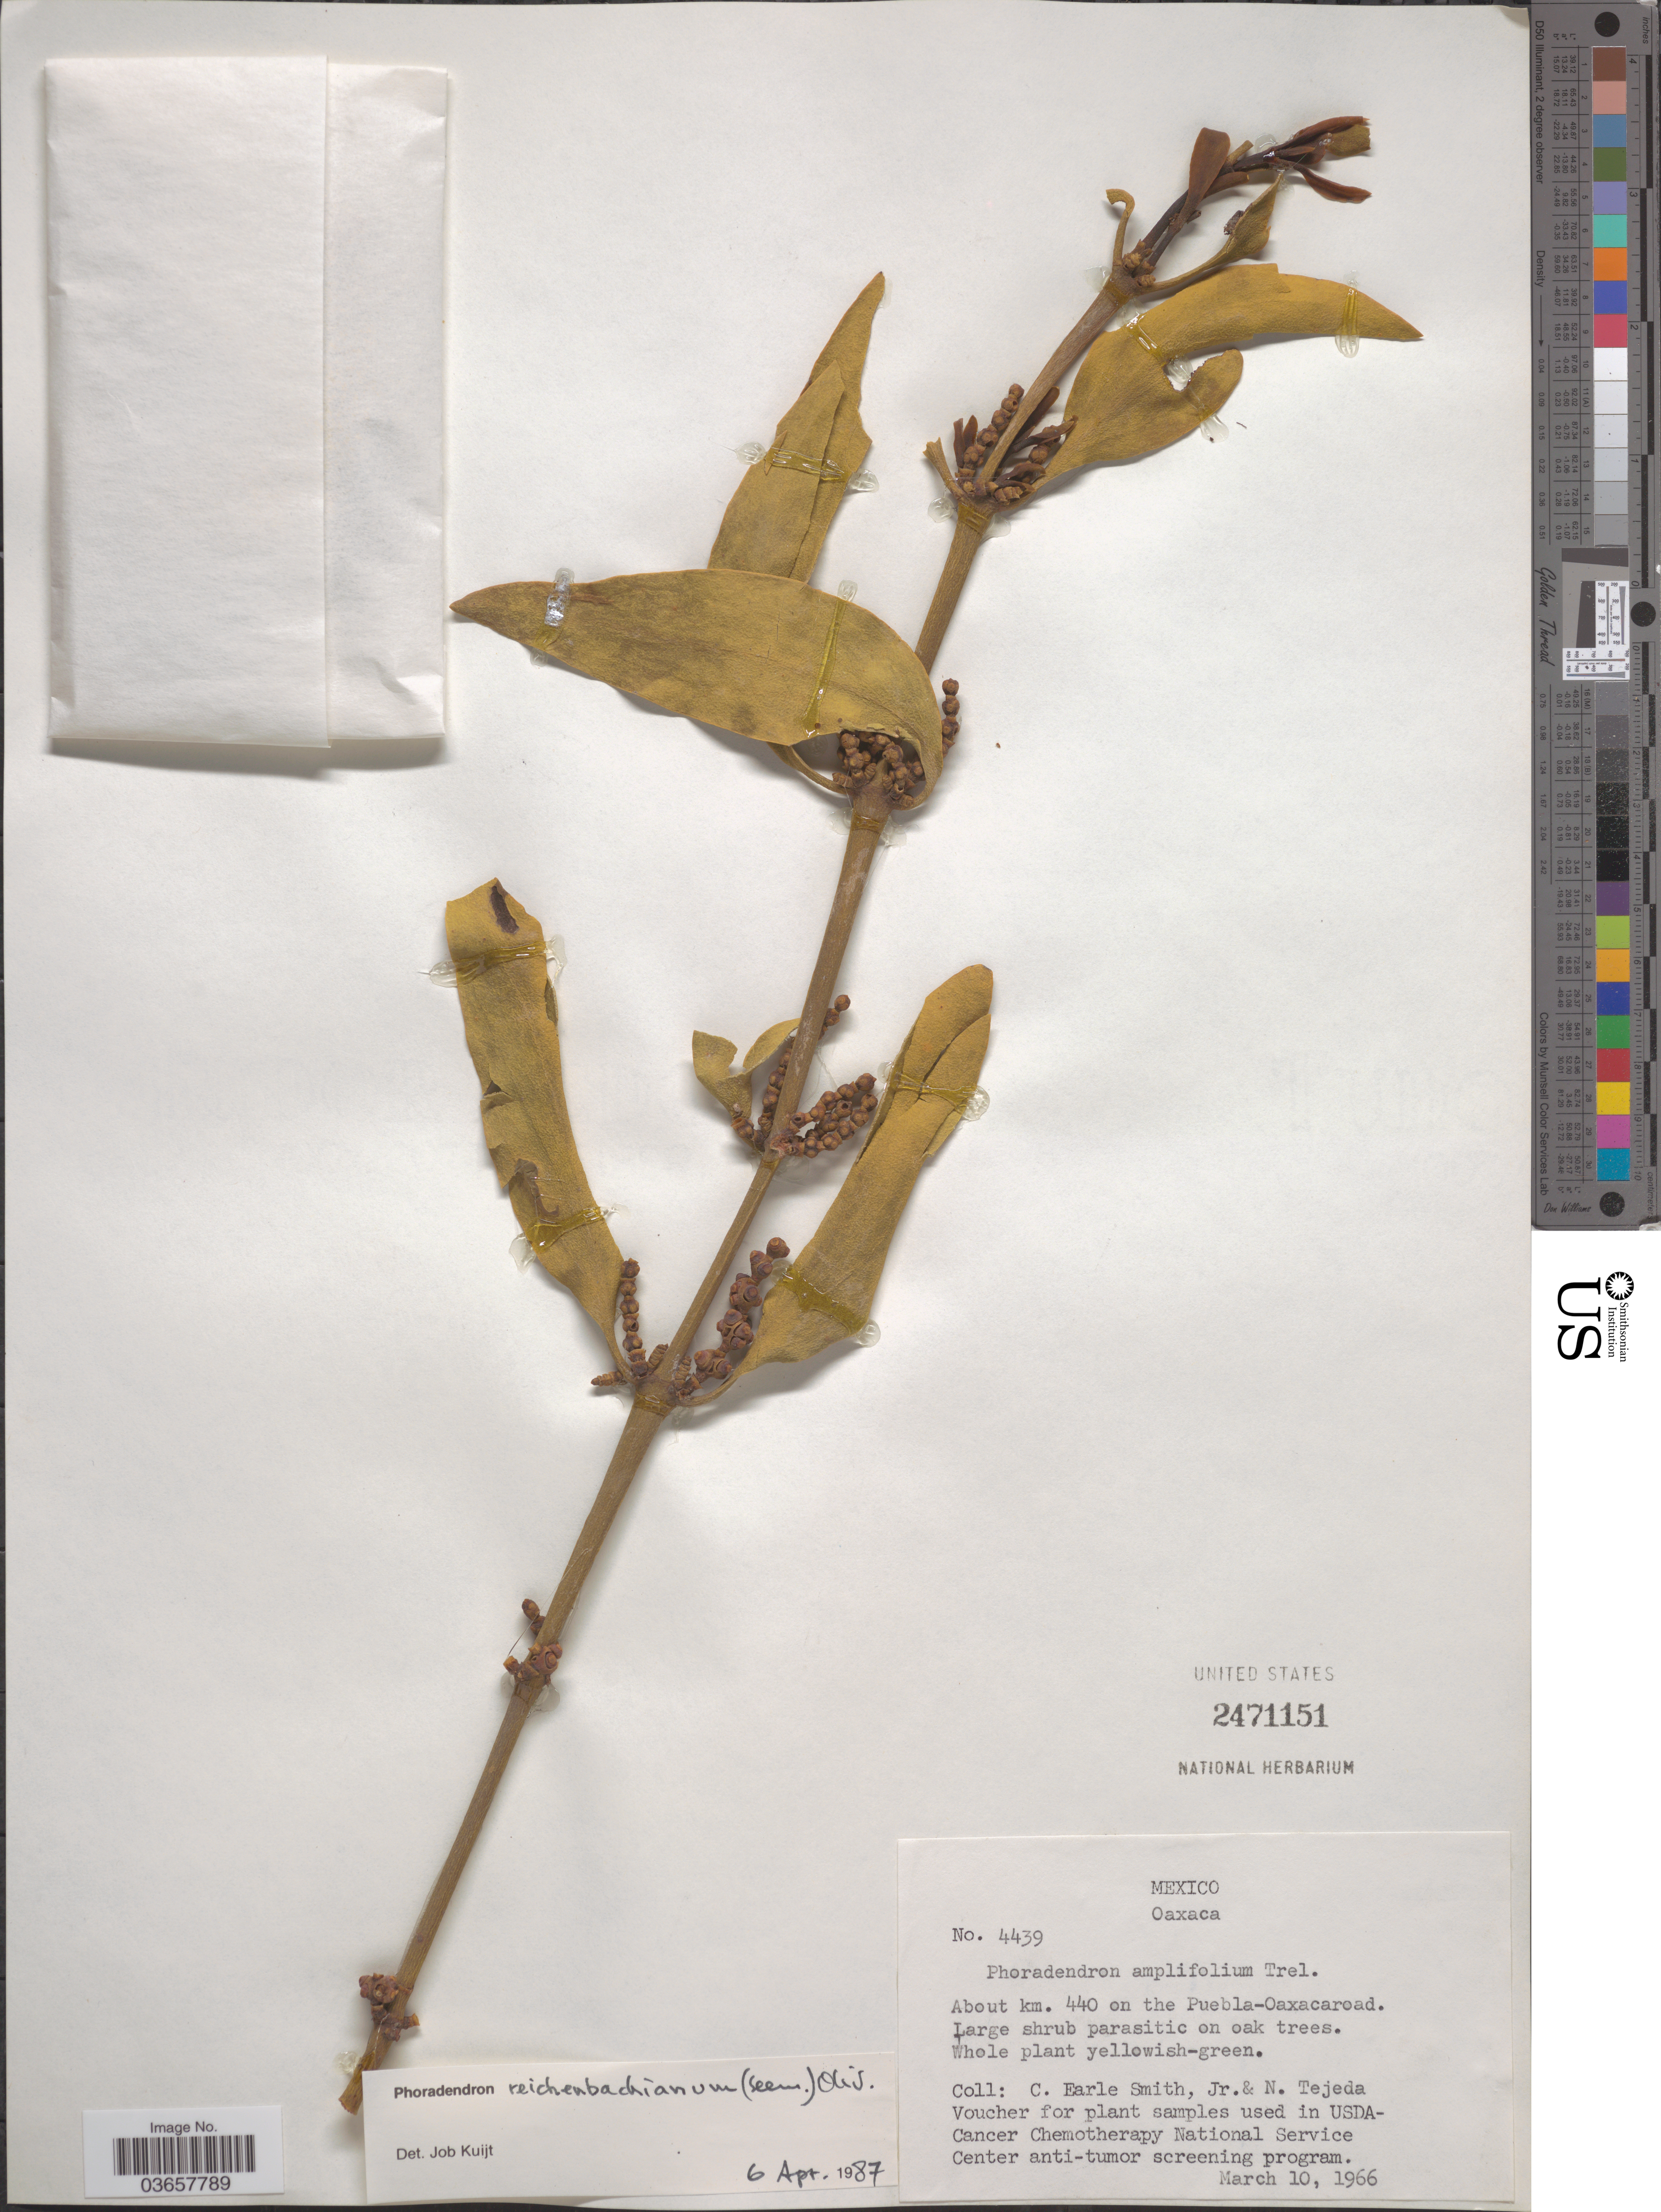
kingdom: Plantae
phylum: Tracheophyta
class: Magnoliopsida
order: Santalales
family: Viscaceae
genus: Phoradendron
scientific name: Phoradendron reichenbachianum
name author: (Seem.) Oliv.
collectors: C. E. Smith Jr. & N. Tejeda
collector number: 4439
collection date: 1966-03-10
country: Mexico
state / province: Oaxaca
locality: About km. 440 on the Puebla-Oaxacaroad.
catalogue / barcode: US 2471151